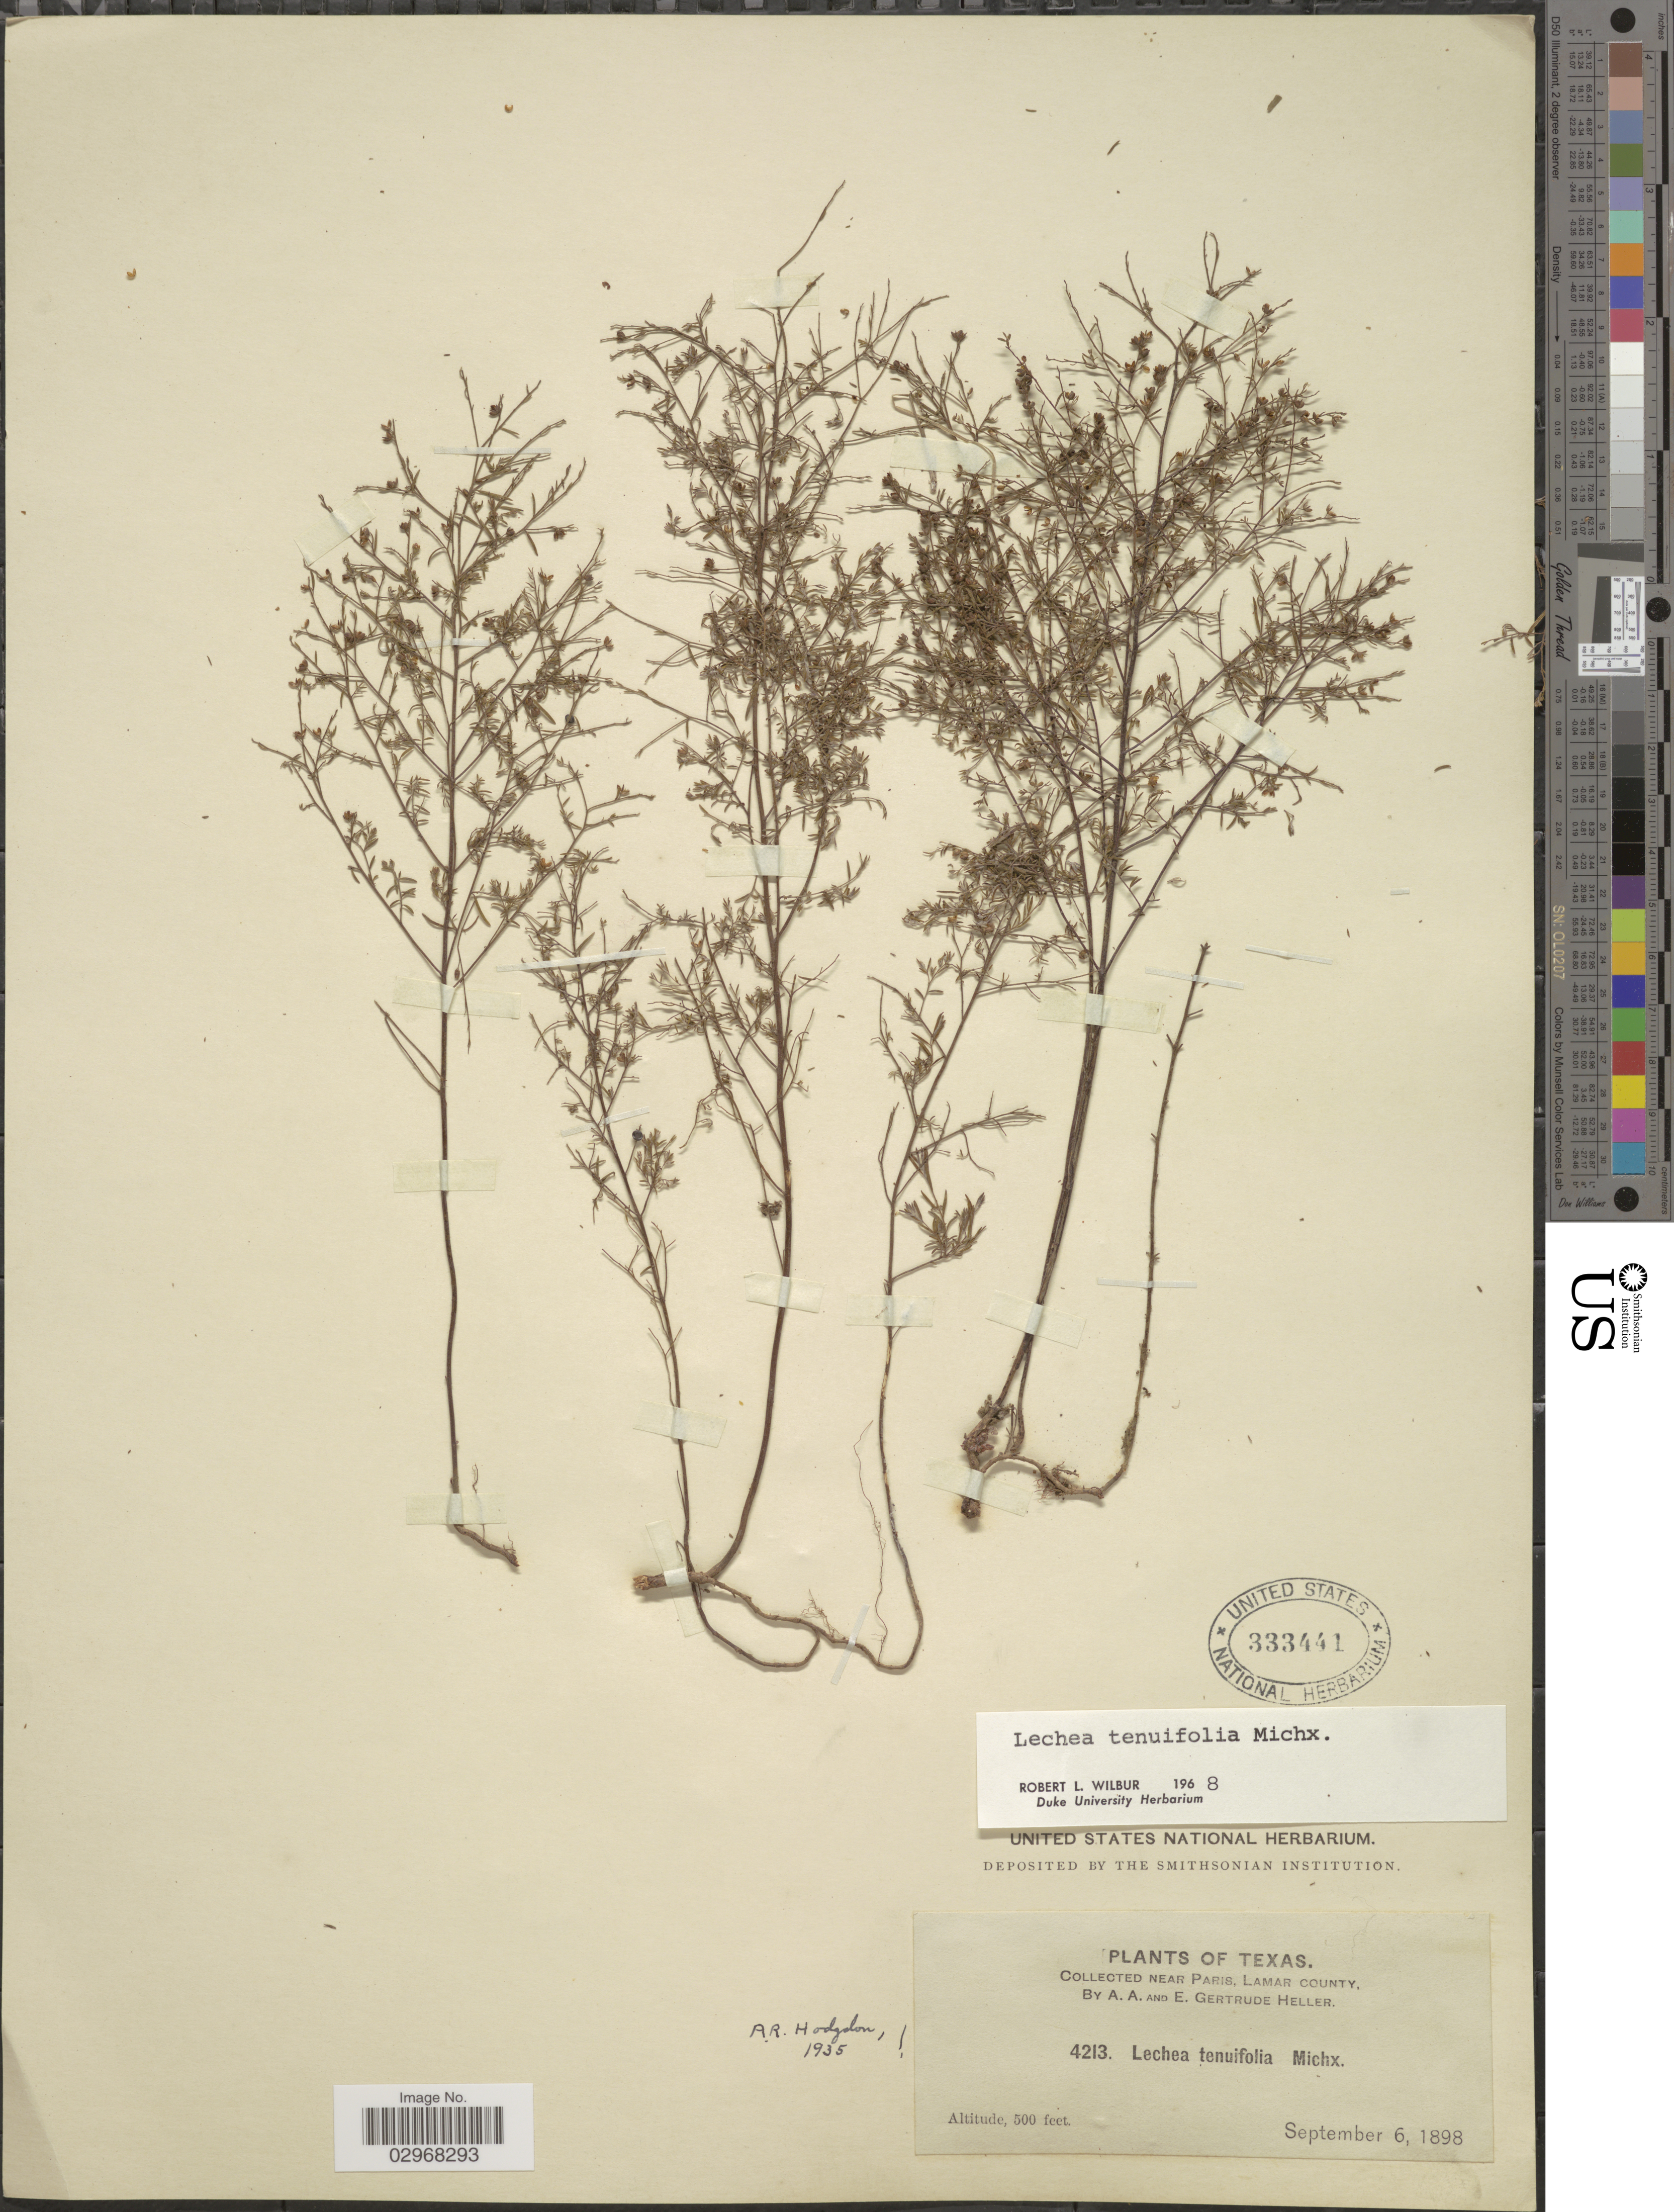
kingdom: Plantae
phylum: Tracheophyta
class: Magnoliopsida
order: Malvales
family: Cistaceae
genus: Lechea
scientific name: Lechea tenuifolia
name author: Michx.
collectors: A. A. Heller & E. G. Heller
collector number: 4213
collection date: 1898-09-06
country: United States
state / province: Texas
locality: Near Paris, Lamar County.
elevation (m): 152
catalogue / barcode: US 333441